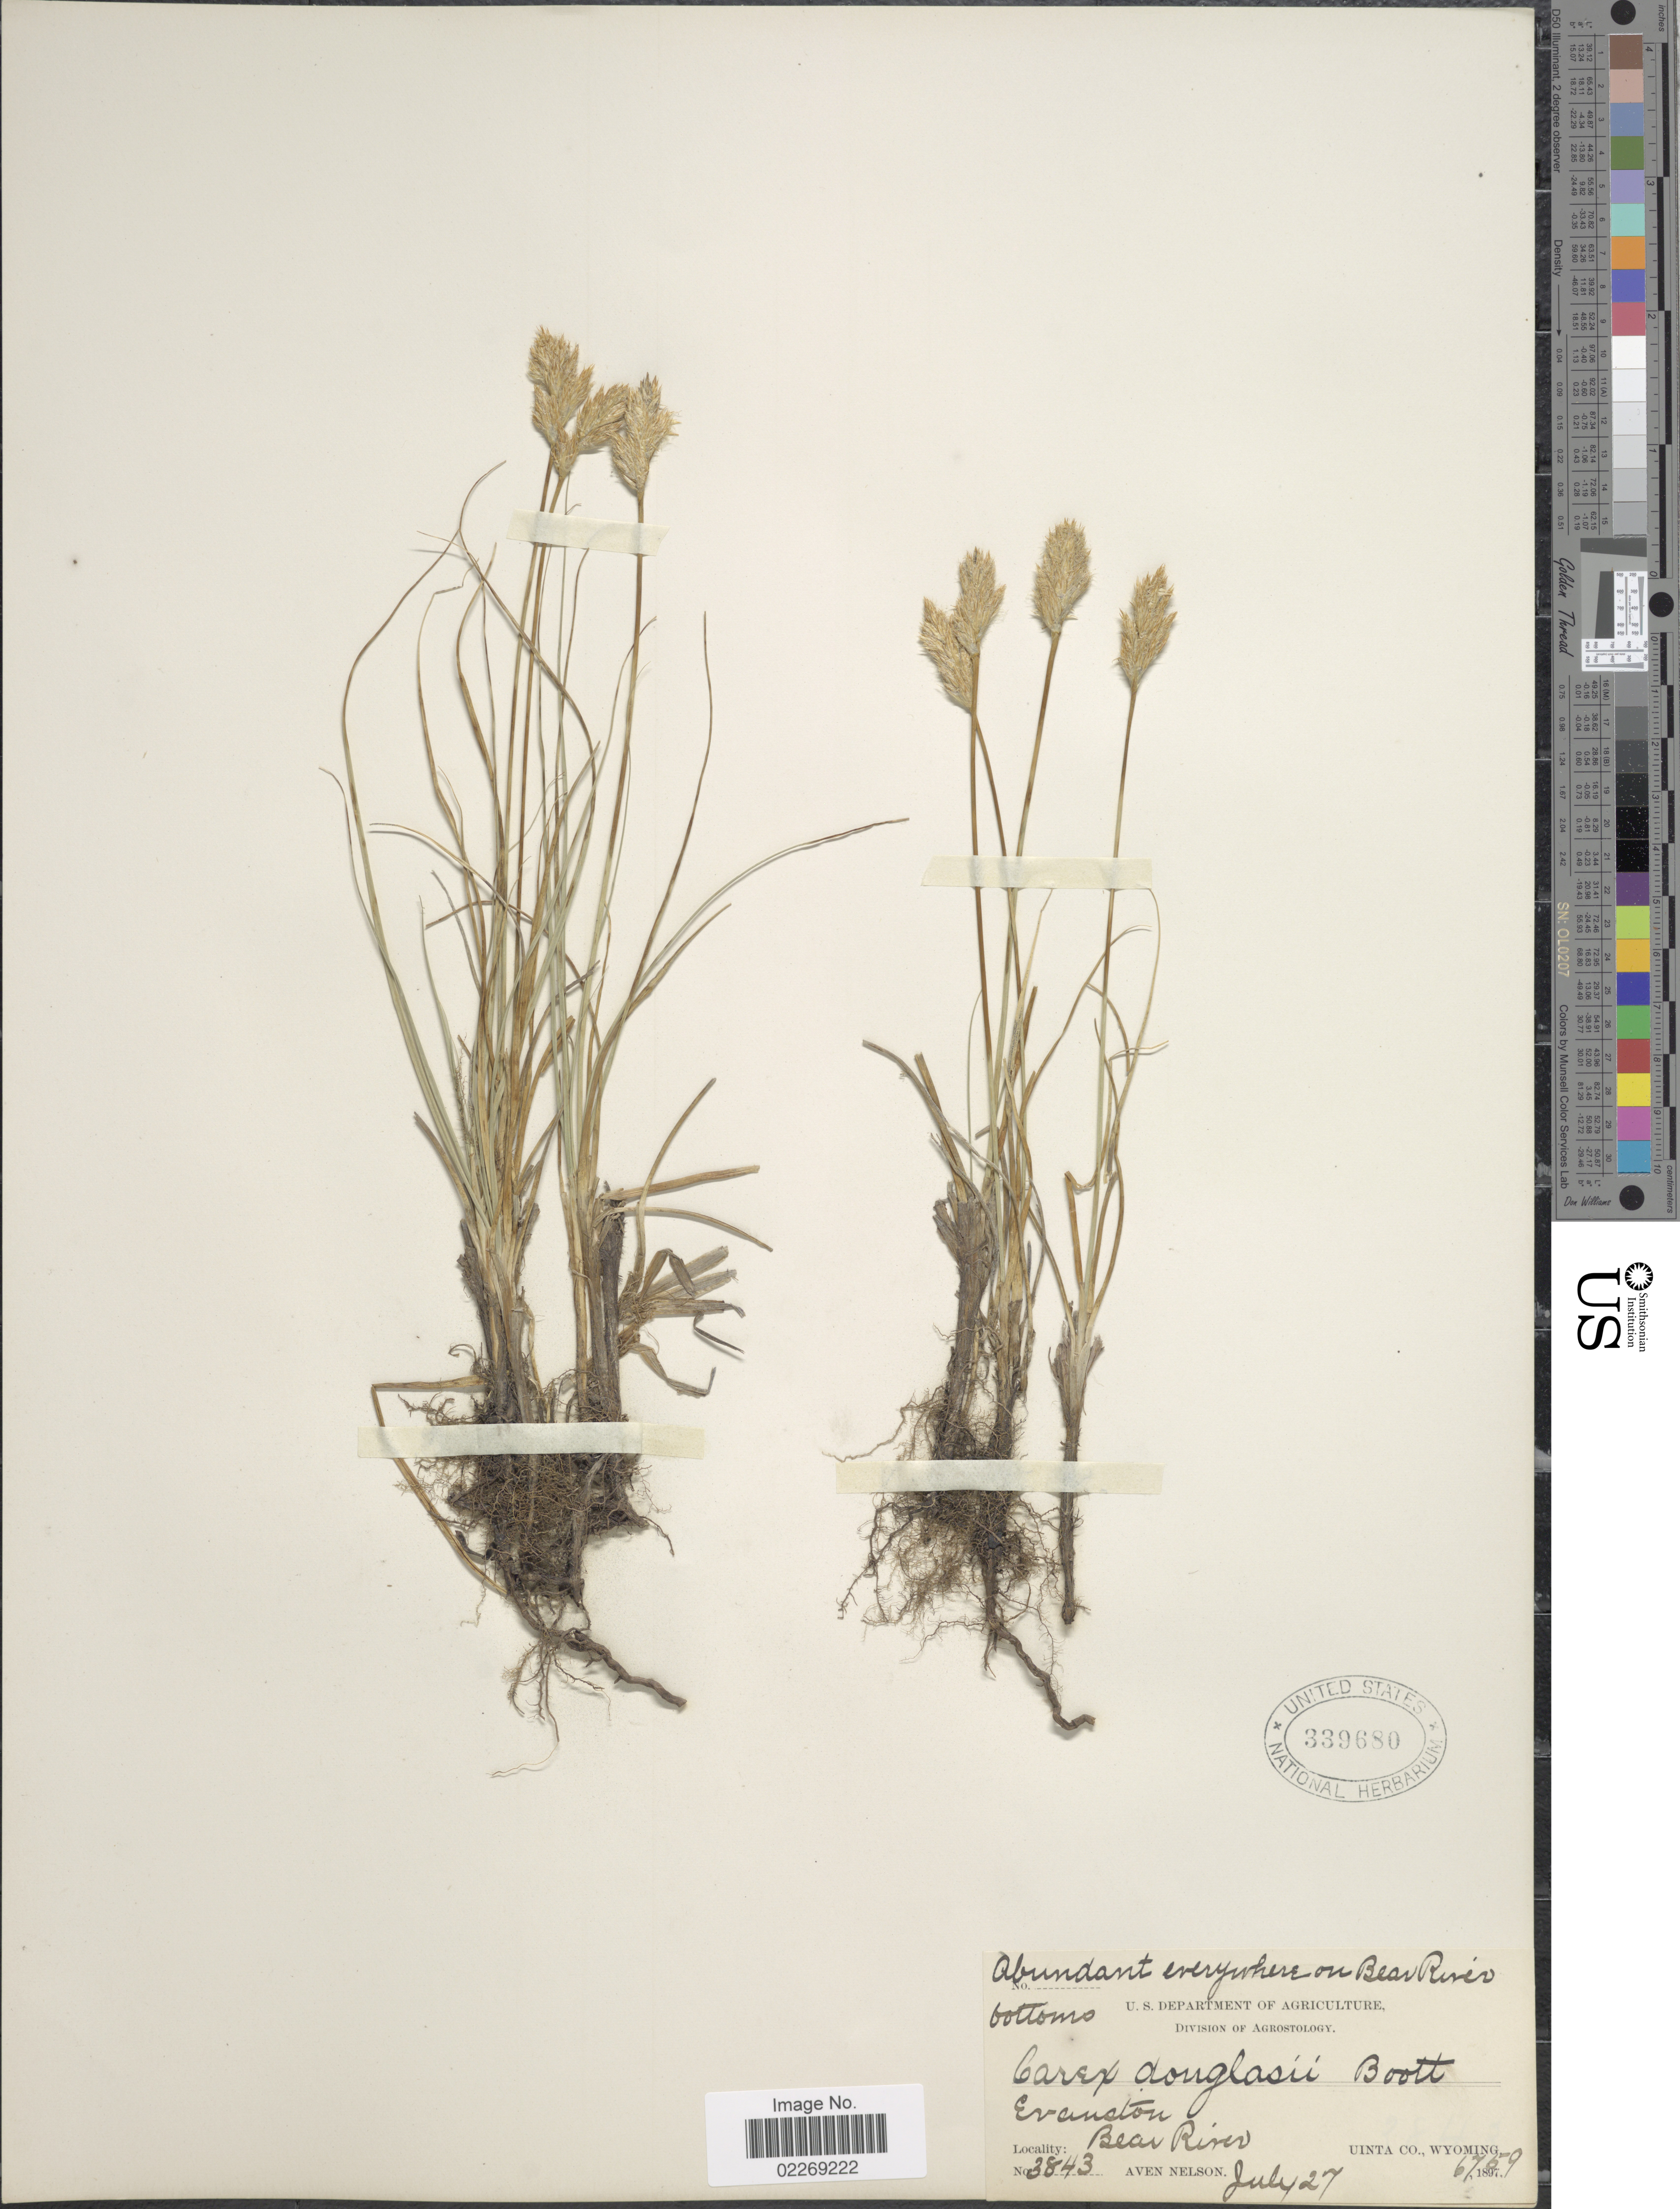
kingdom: Plantae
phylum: Tracheophyta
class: Liliopsida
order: Poales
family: Cyperaceae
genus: Carex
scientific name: Carex douglasii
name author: Boott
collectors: A. Nelson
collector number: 3843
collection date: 1897-07-27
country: United States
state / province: Wyoming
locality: Evanston, Bear River, Uinta Co.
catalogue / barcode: US 339680